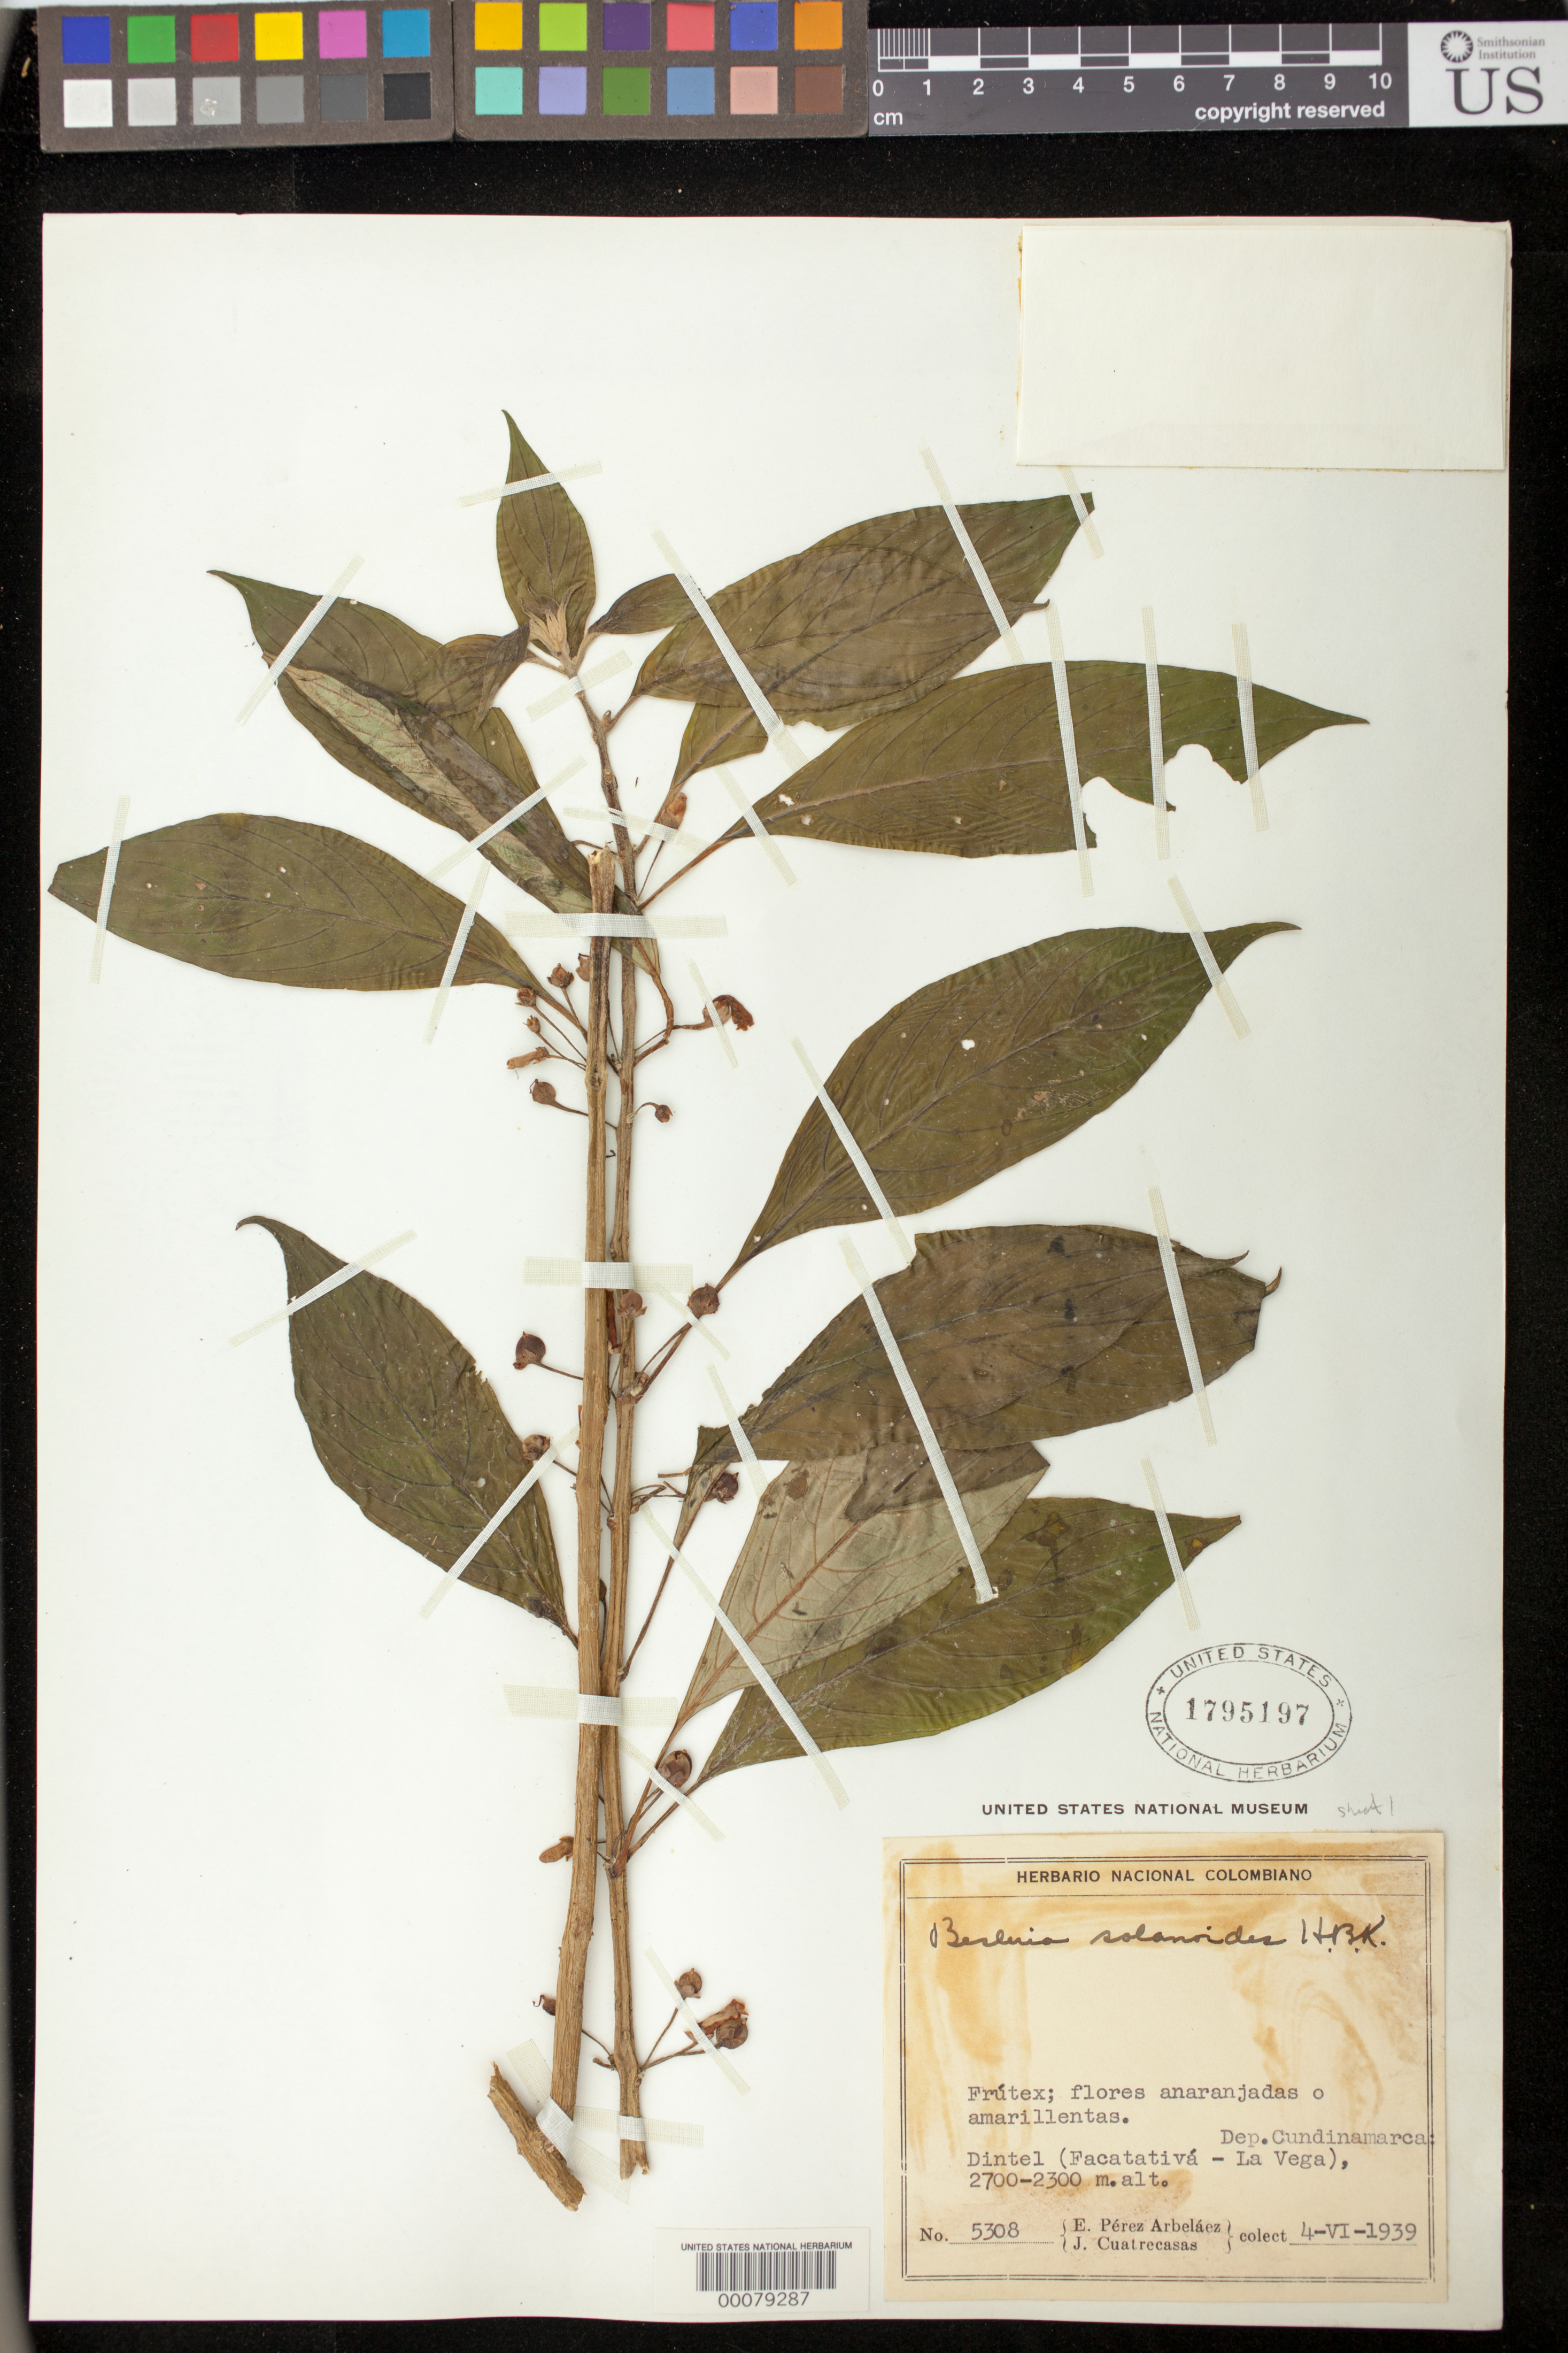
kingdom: Plantae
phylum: Tracheophyta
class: Magnoliopsida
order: Lamiales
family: Gesneriaceae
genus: Besleria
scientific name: Besleria solanoides var. solanoides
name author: Kunth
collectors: E. Pérez Arbeláez & J. Cuatrecasas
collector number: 5308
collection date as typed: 04 Jun 1939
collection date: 1939-06-04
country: Colombia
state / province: Cundinamarca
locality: Dintel (Facatativa - La Vega)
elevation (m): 2300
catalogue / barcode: US 1795197